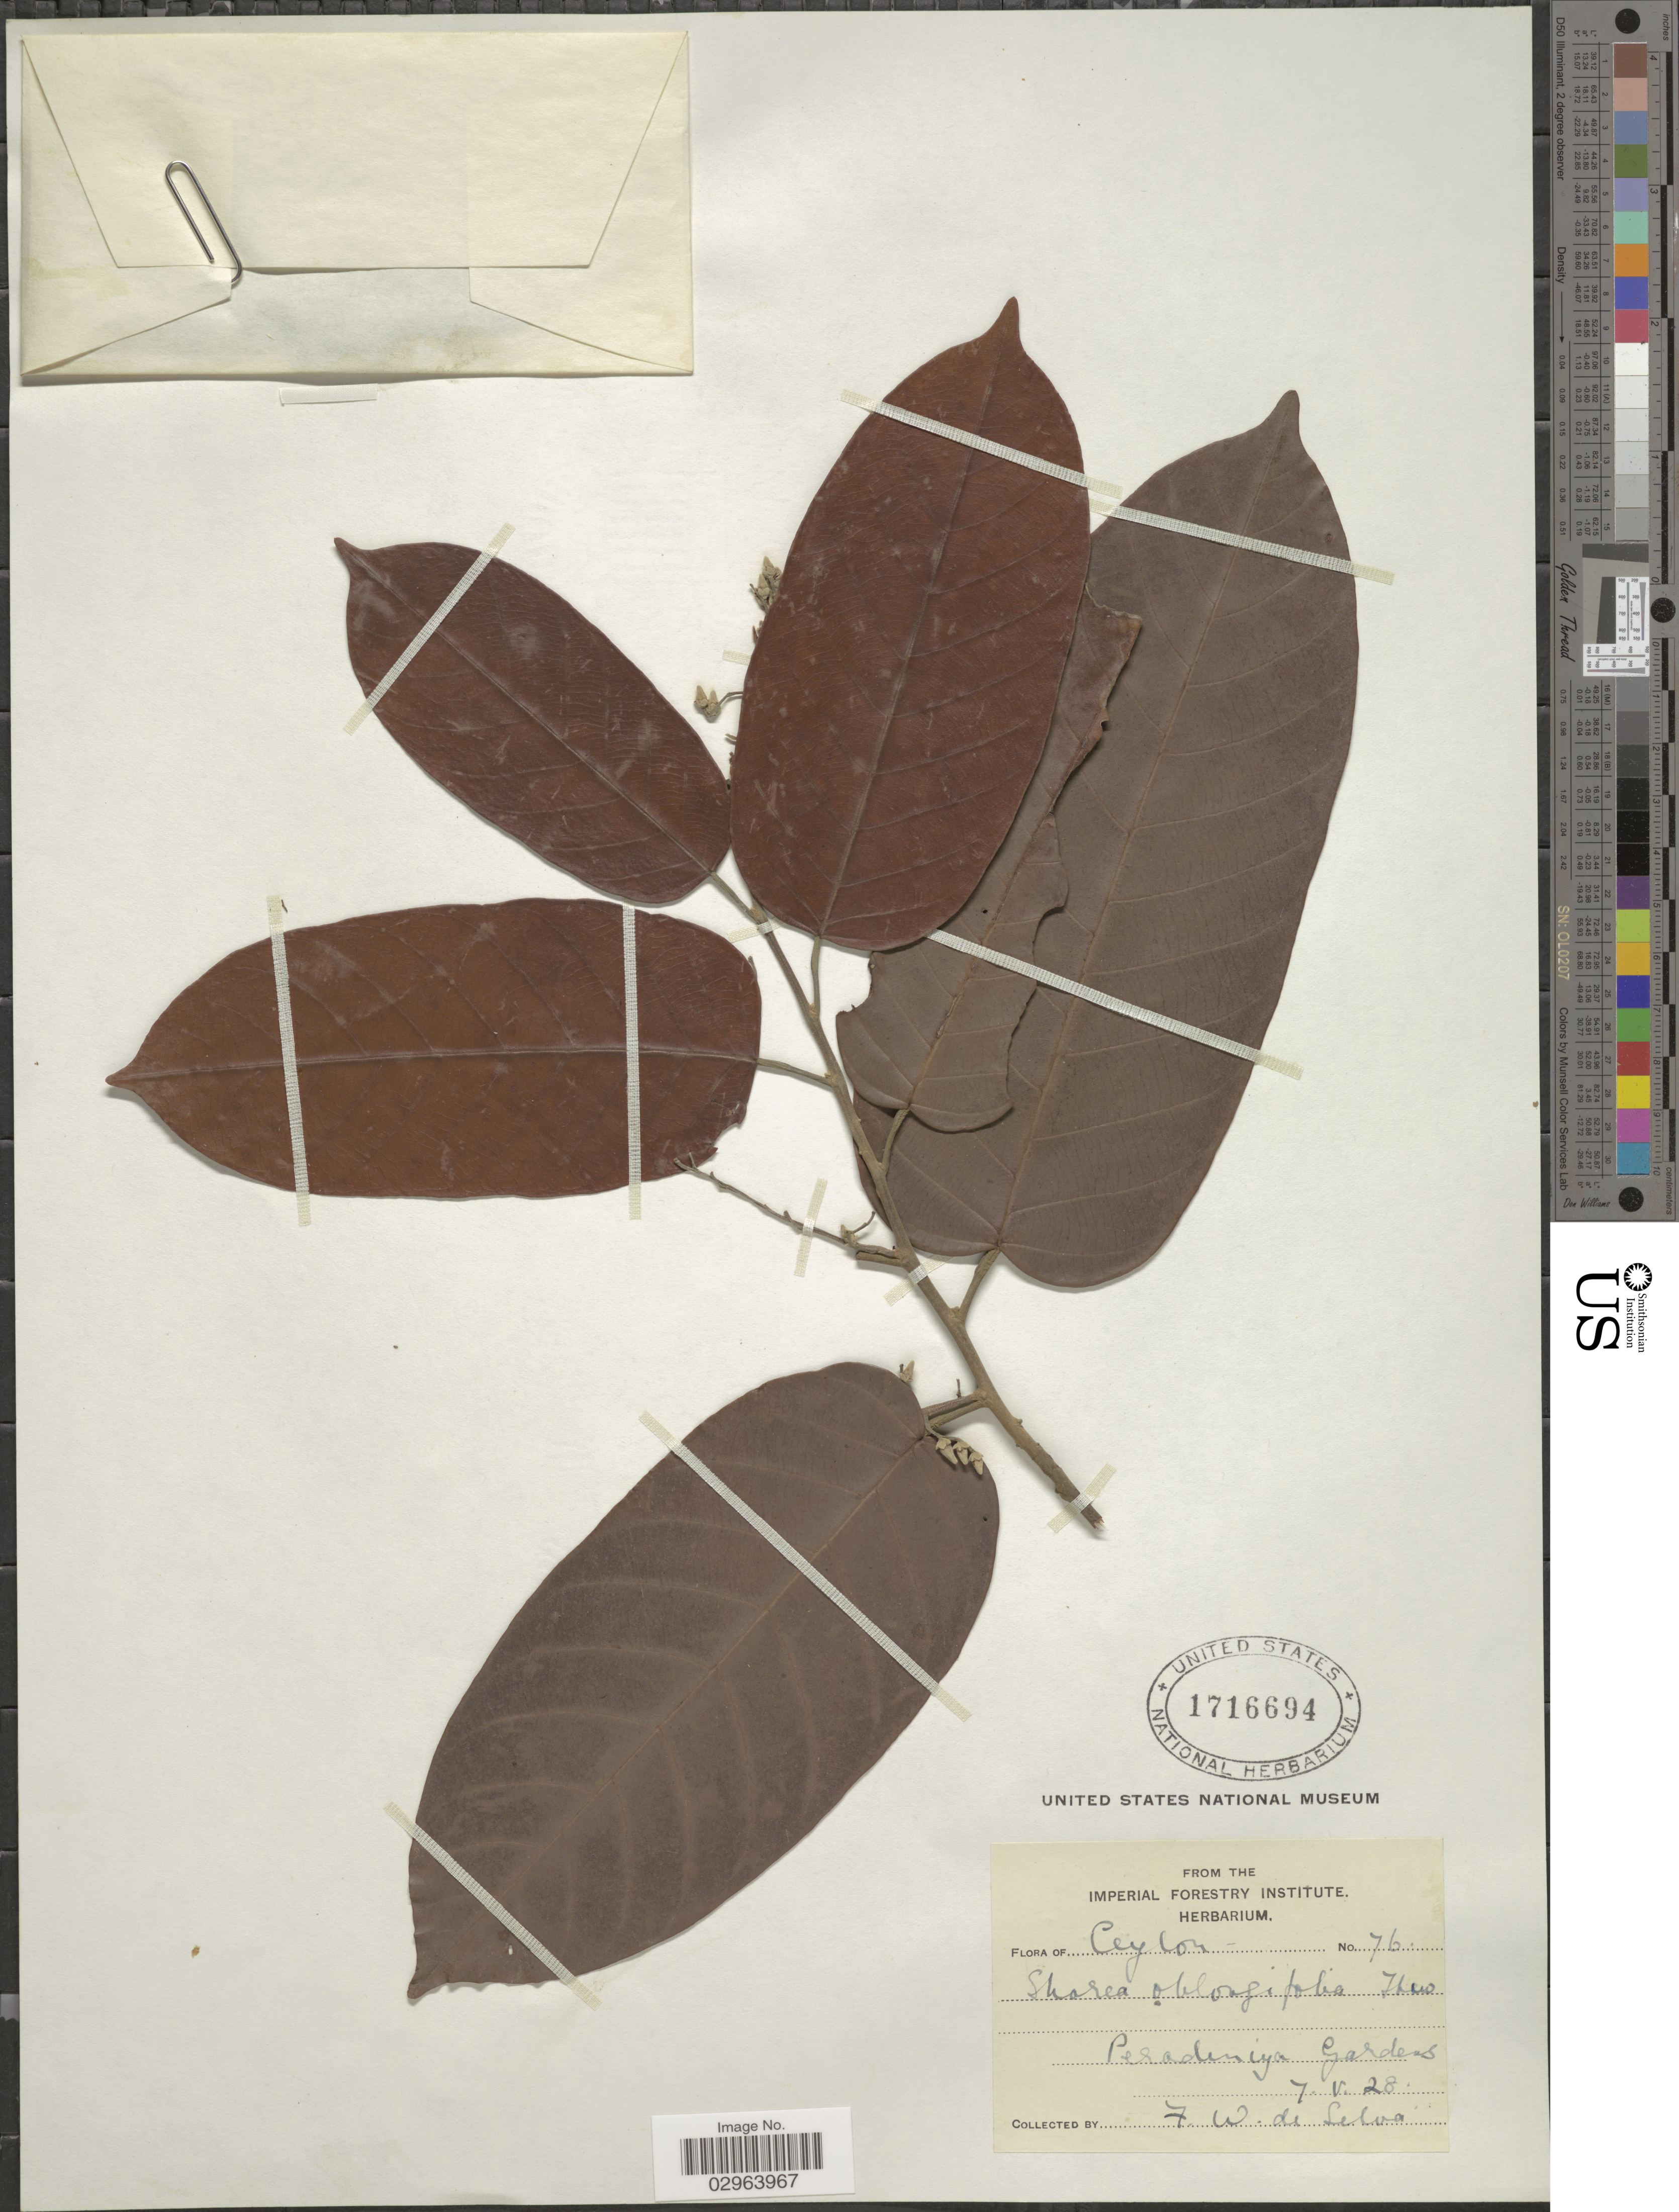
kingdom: Plantae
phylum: Tracheophyta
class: Magnoliopsida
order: Malvales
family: Dipterocarpaceae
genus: Shorea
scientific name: Shorea oblongifolia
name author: Thwaites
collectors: F. Selva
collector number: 76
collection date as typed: Transcribed d/m/y: 7/5/28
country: Sri Lanka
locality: Ceylon, Peradeniya Gardens.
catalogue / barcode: US 1716694